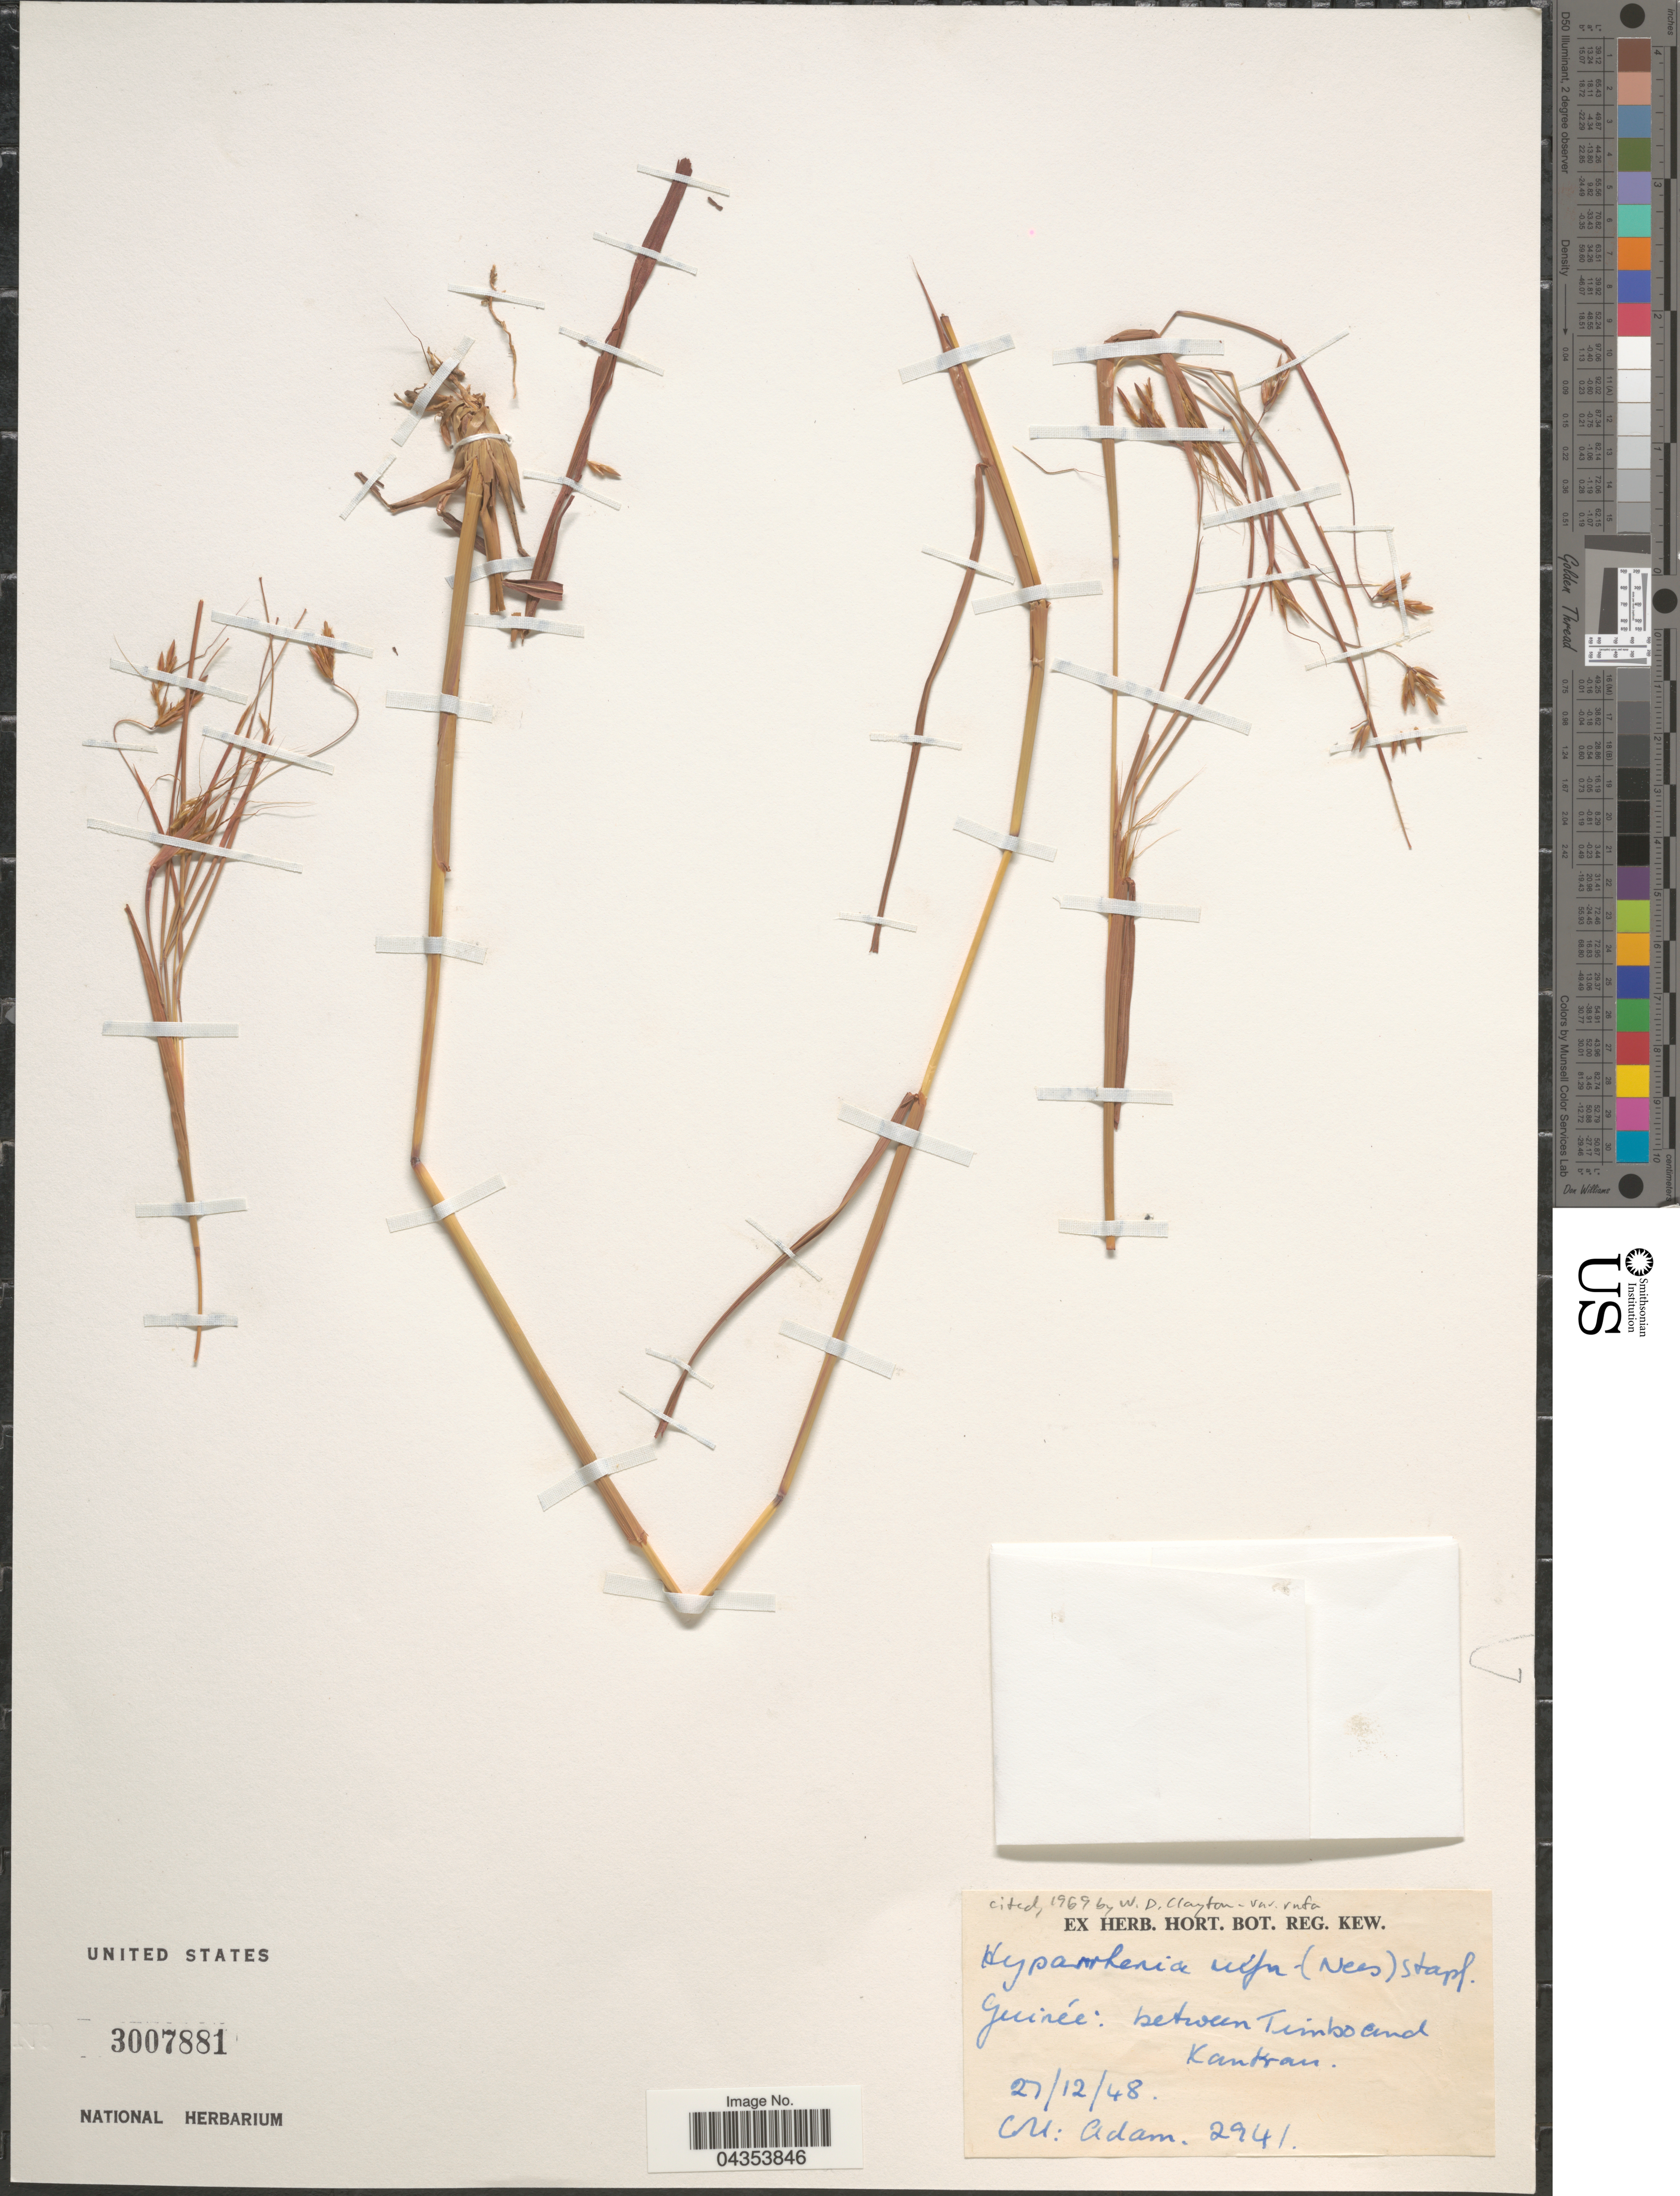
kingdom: Plantae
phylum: Tracheophyta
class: Liliopsida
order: Poales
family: Poaceae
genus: Hyparrhenia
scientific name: Hyparrhenia rufa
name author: (Nees) Stapf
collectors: -- Adam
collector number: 2941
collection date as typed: Transcribed d/m/y: 27/12/48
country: Guinea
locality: Guinée: between Timbo and Kantran.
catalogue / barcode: US 3007881